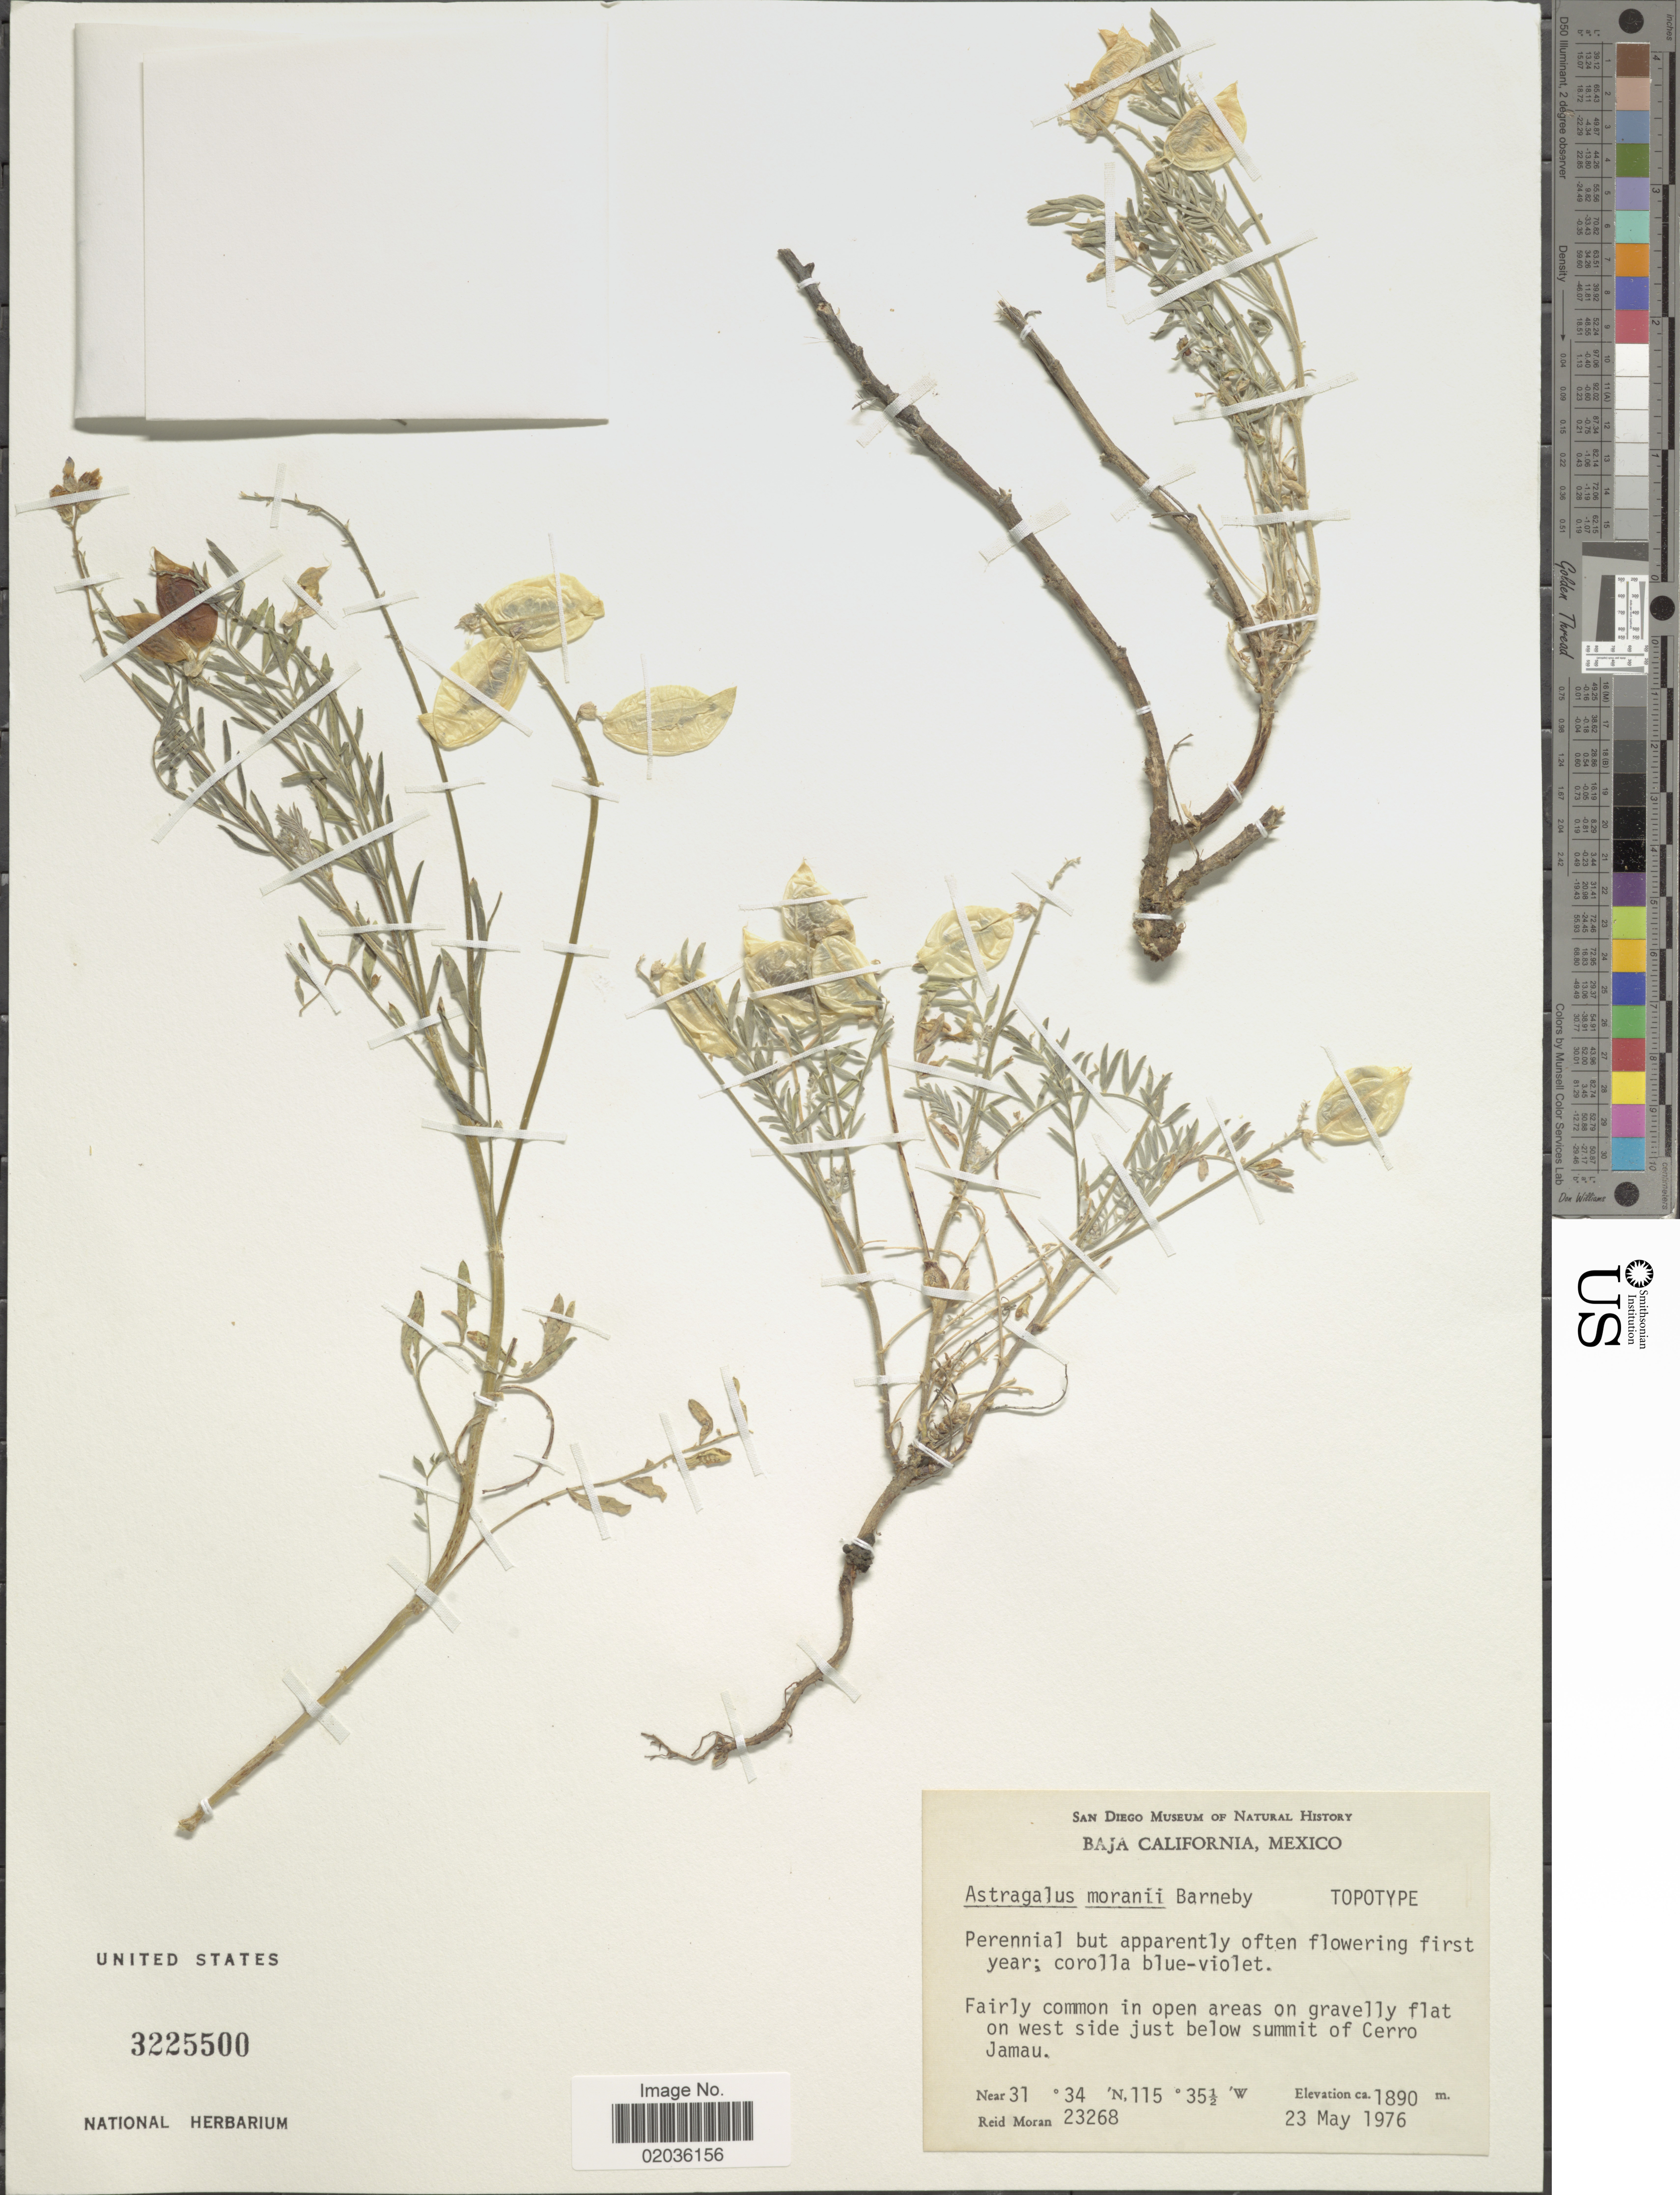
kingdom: Plantae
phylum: Tracheophyta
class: Magnoliopsida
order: Fabales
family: Fabaceae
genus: Astragalus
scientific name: Astragalus moranii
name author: Barneby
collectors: R. V. Moran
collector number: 23268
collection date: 1976-05-23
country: Mexico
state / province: Baja California Norte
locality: Fairly common in open areas on gravelly flat on west side just below summit of Cerro Jamau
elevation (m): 1890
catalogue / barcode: US 3225500